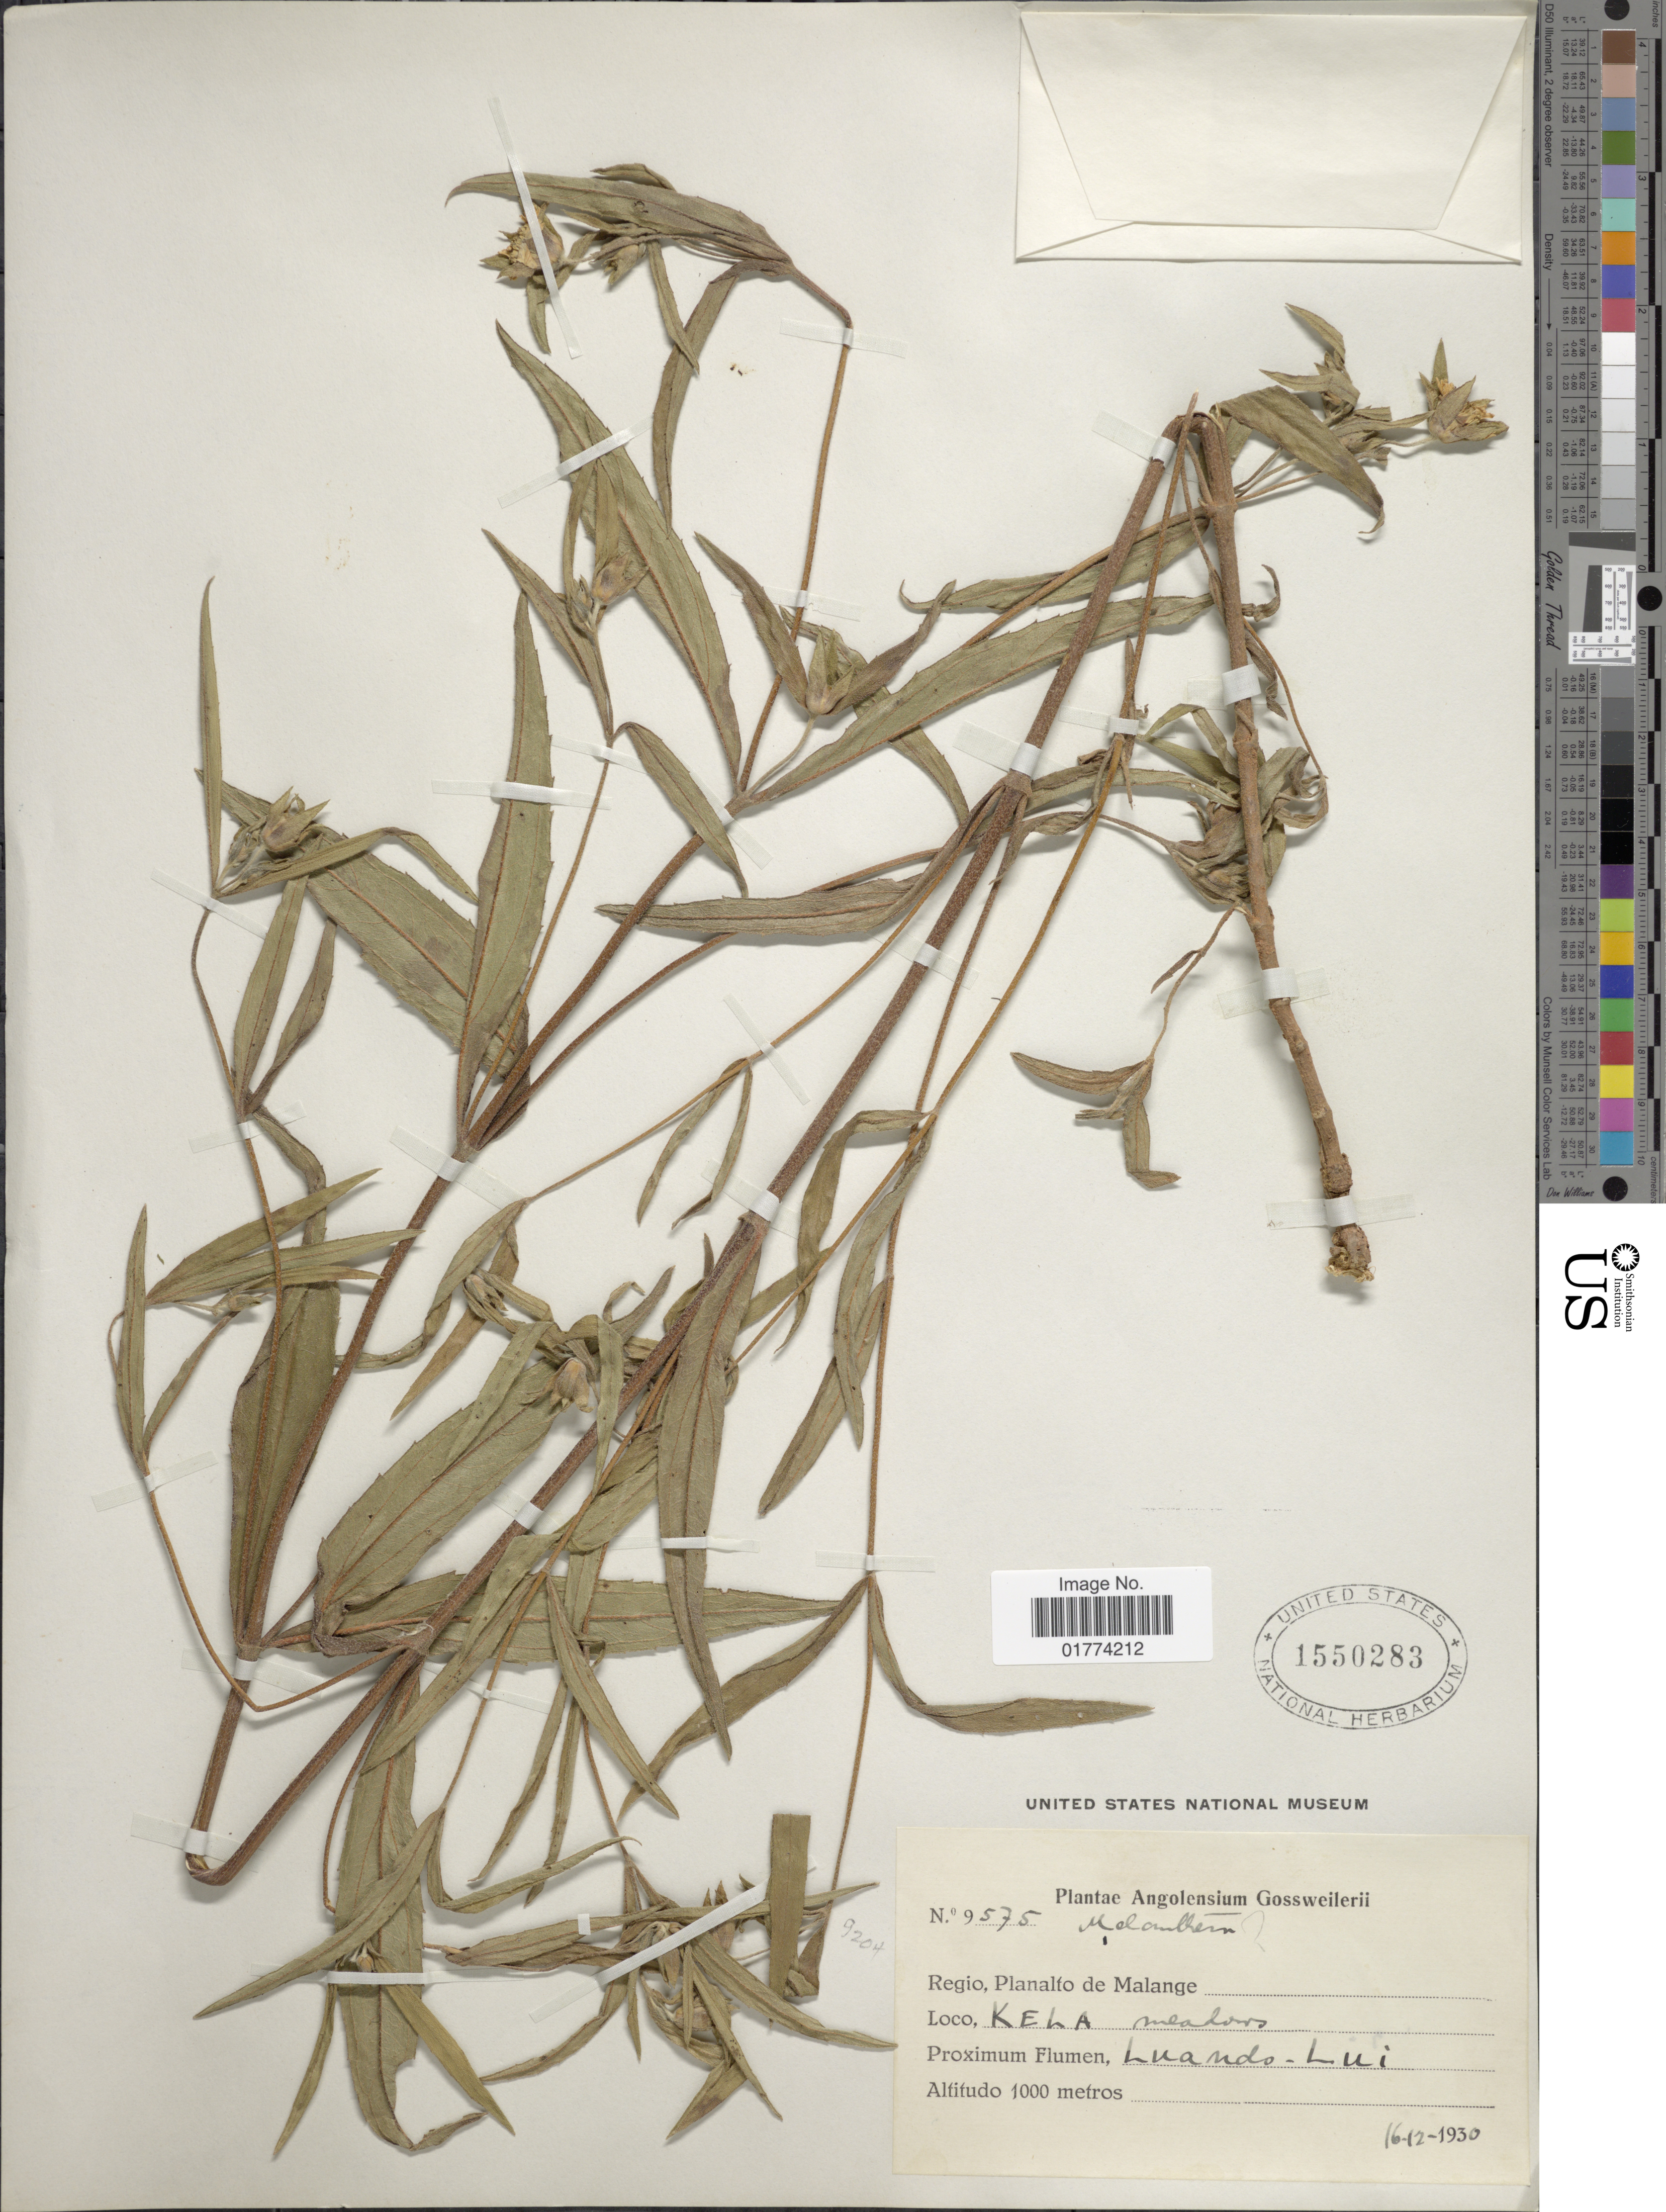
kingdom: Plantae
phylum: Tracheophyta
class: Magnoliopsida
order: Asterales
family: Asteraceae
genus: Melanthera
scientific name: Melanthera sp.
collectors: J. Gossweiler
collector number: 9575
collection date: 1930-12-16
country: Angola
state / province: Malange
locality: Kela meadows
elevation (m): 1000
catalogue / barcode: US 1550283